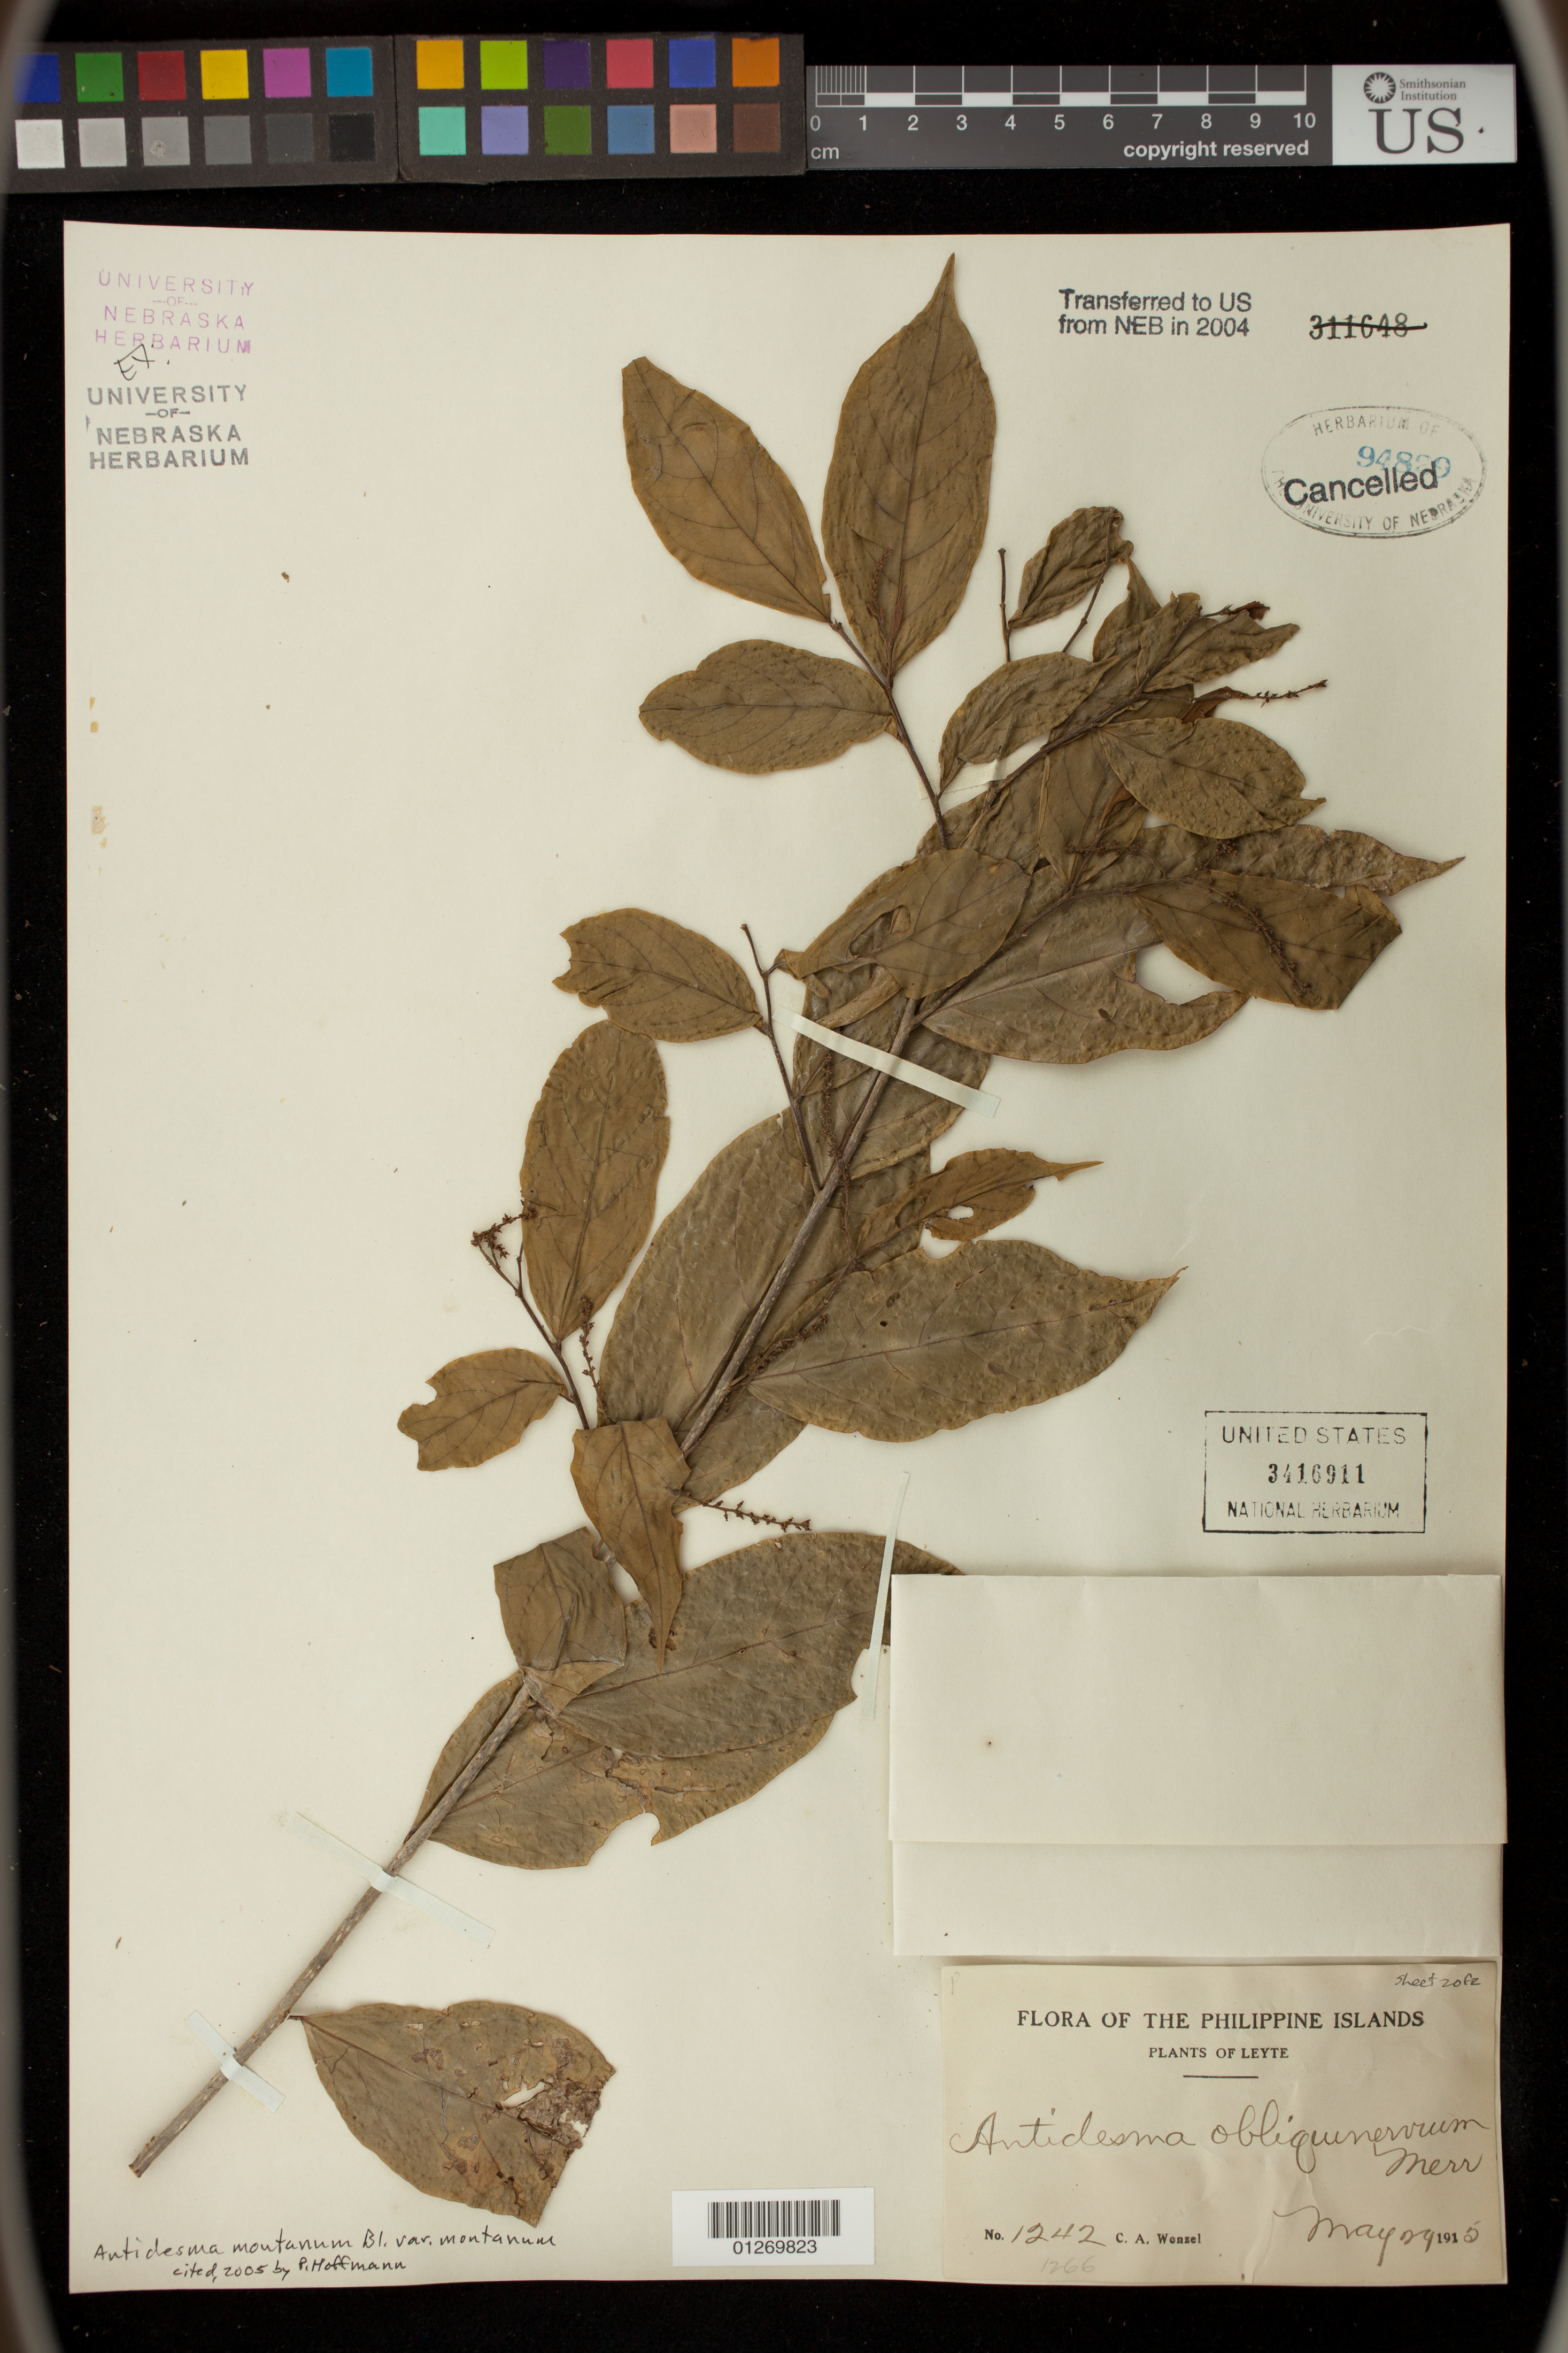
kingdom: Plantae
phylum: Tracheophyta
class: Magnoliopsida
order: Malpighiales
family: Phyllanthaceae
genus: Antidesma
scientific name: Antidesma montanum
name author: Blume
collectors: C. Wenzel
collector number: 1242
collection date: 1915-05-29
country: Philippines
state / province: Eastern Visayas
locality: Leyte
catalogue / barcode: US 3416911